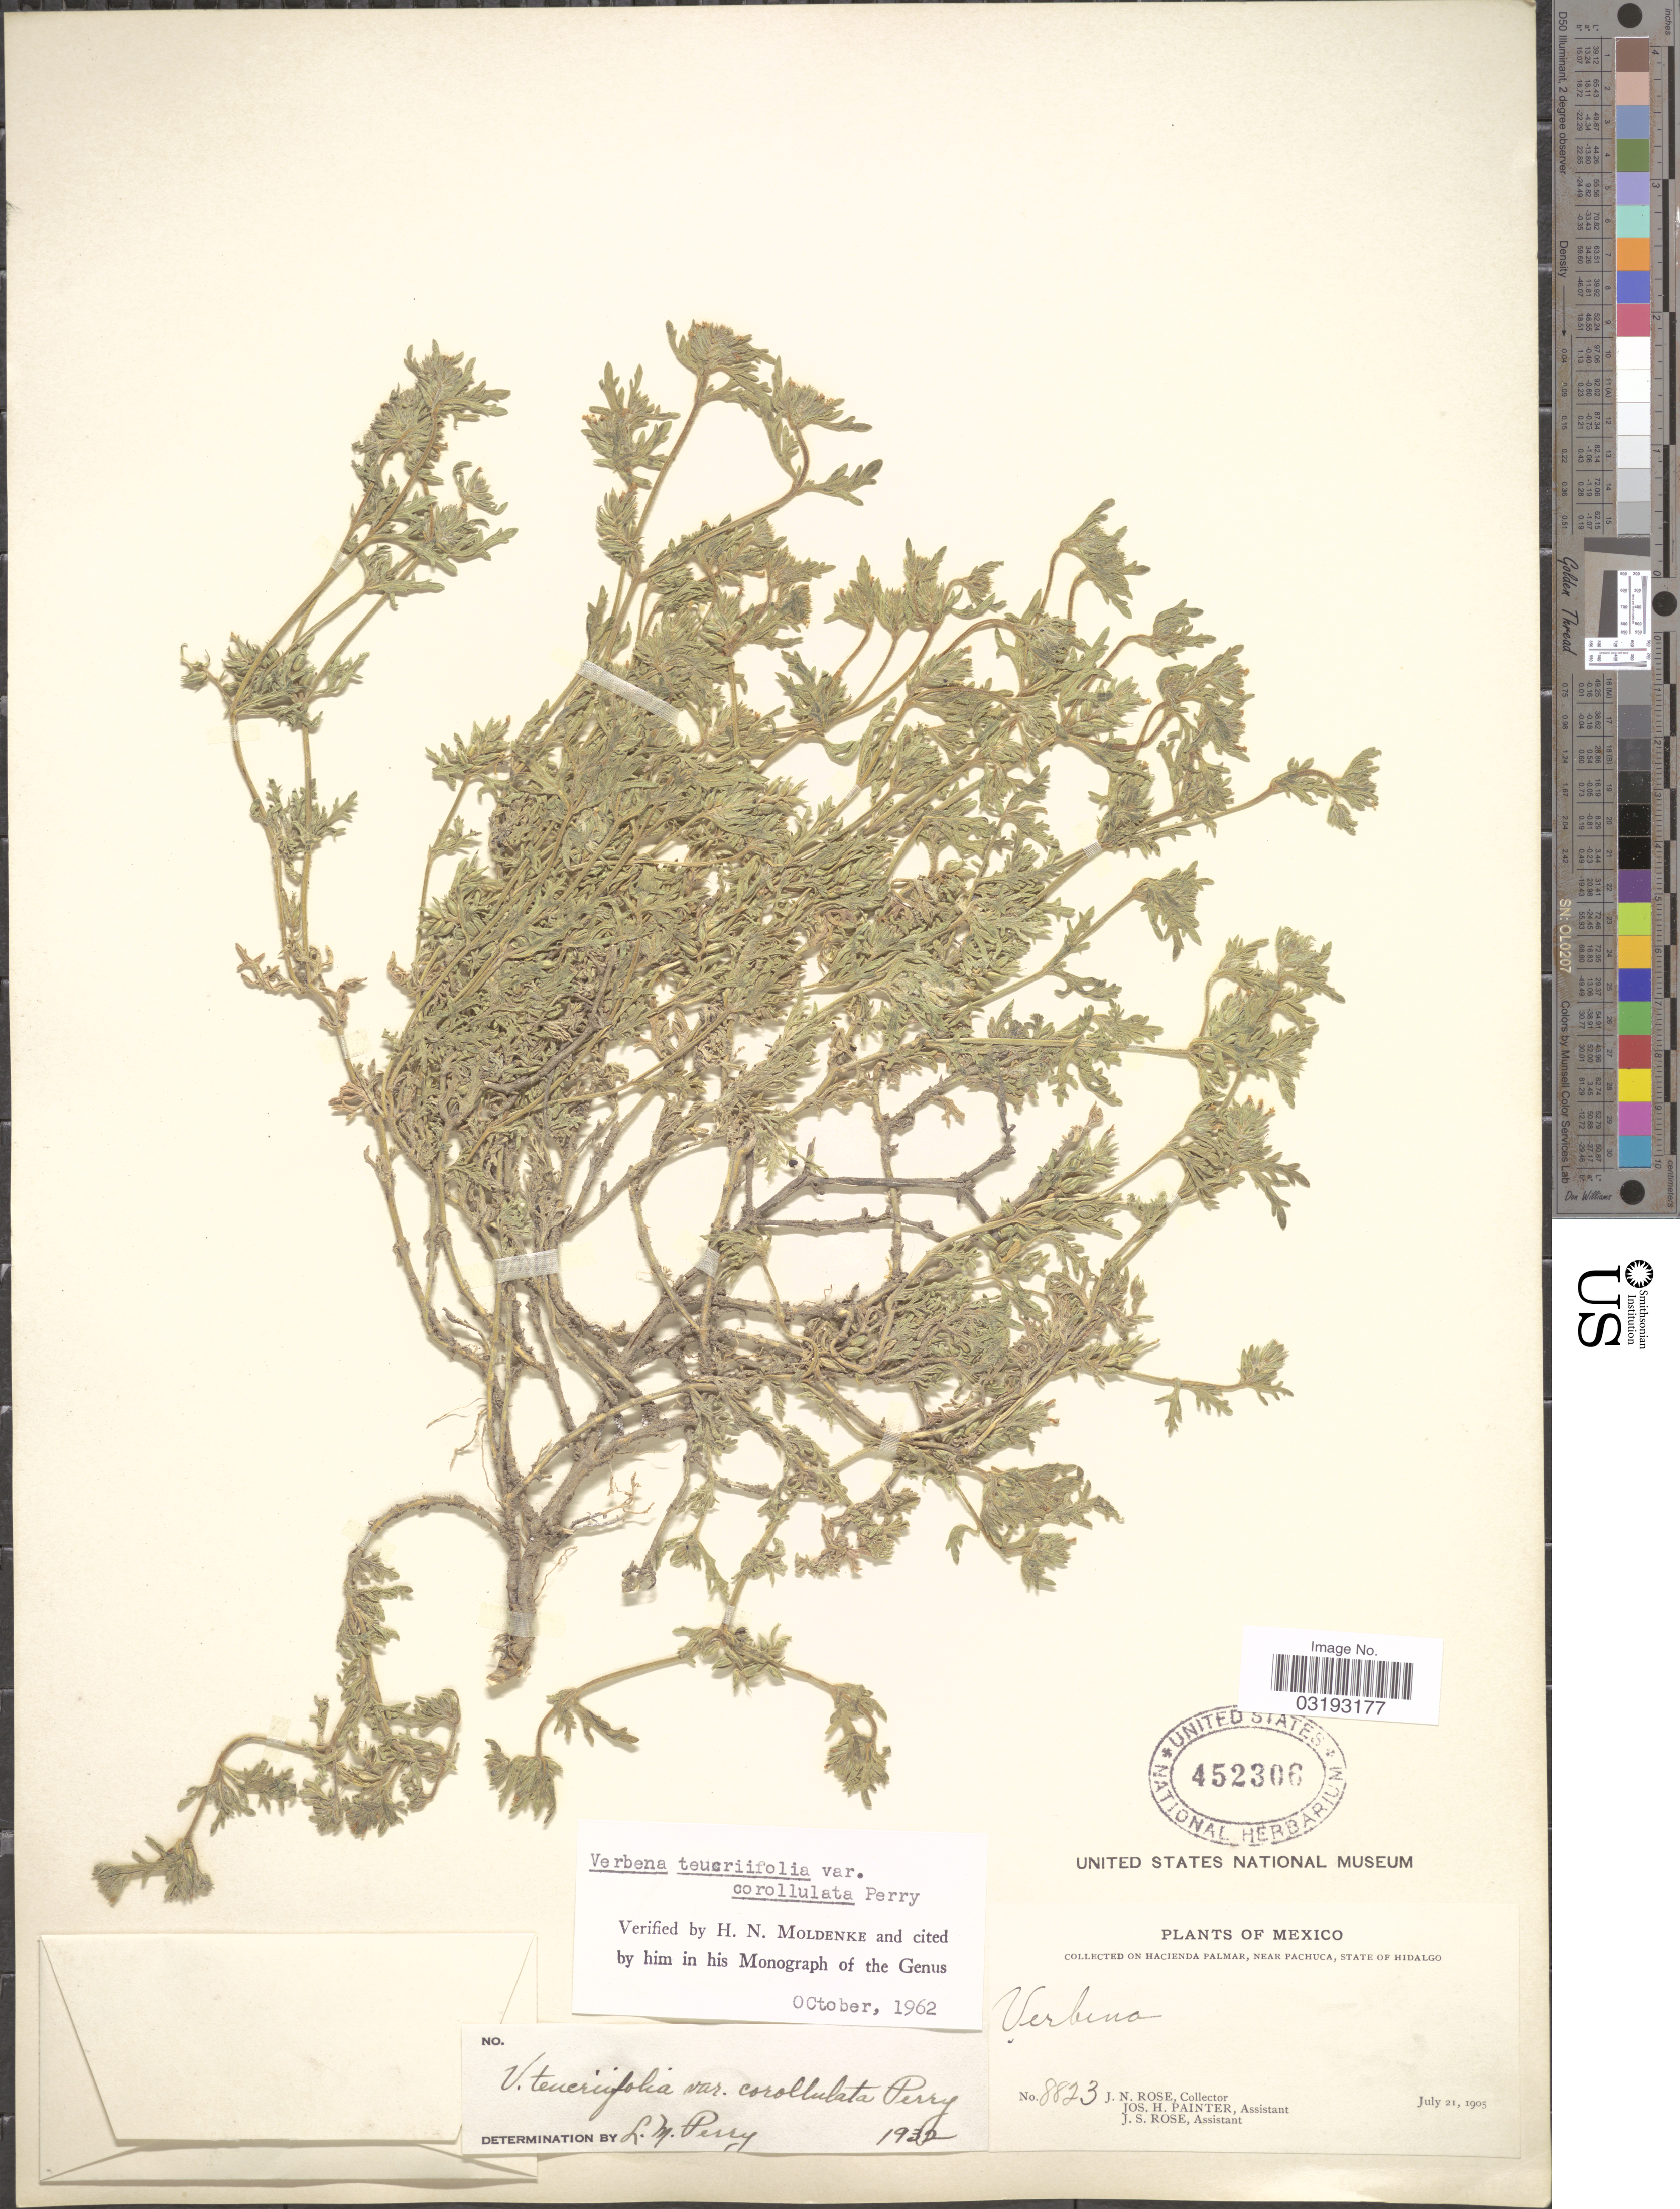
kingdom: Plantae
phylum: Tracheophyta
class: Magnoliopsida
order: Lamiales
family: Verbenaceae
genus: Verbena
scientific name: Verbena teucriifolia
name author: M. Martens & Galeotti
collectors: J. N. Rose, J. H. Painter & J. S. Rose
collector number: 8823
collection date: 1905-07-21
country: Mexico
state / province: Hidalgo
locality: Hacienda Palmar, near Pachuca.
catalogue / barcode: US 452306